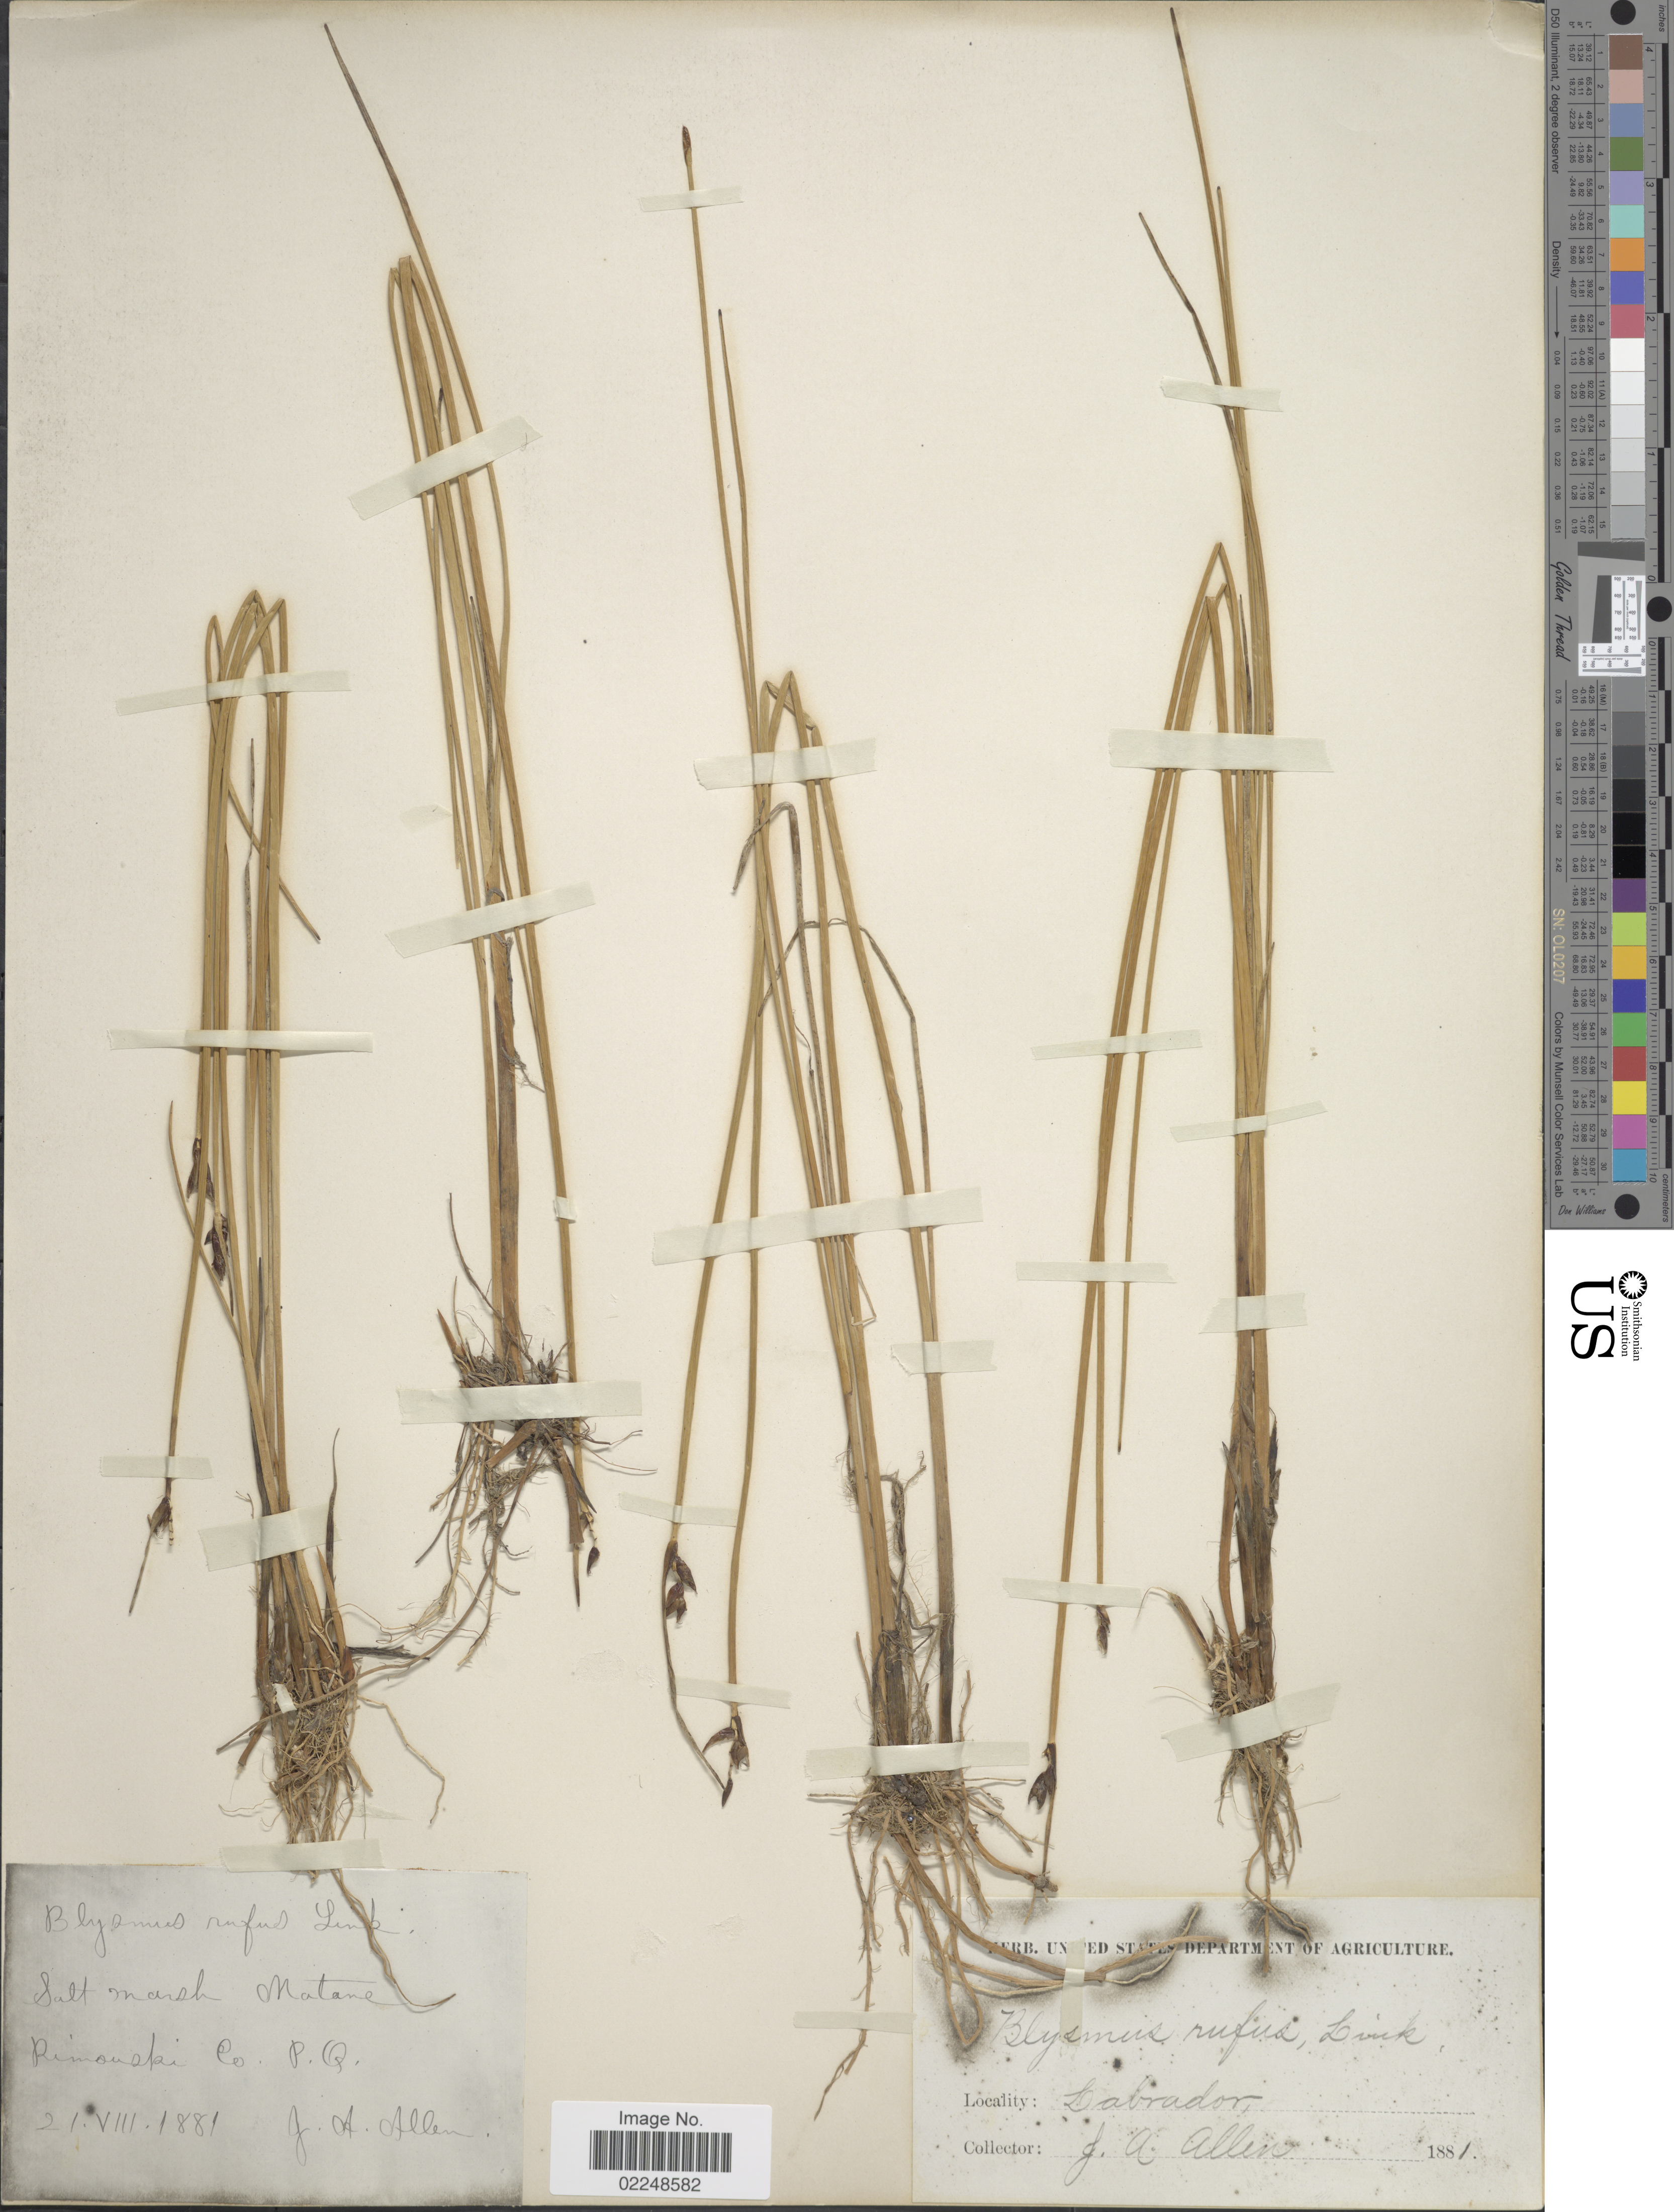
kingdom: Plantae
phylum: Tracheophyta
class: Liliopsida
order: Poales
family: Cyperaceae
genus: Blysmus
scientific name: Blysmus rufus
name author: (Huds.) Link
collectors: J. A. Allen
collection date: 1881-08-21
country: Canada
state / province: Quebec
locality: Salt marsh Matane, Rimouski Co. PQ